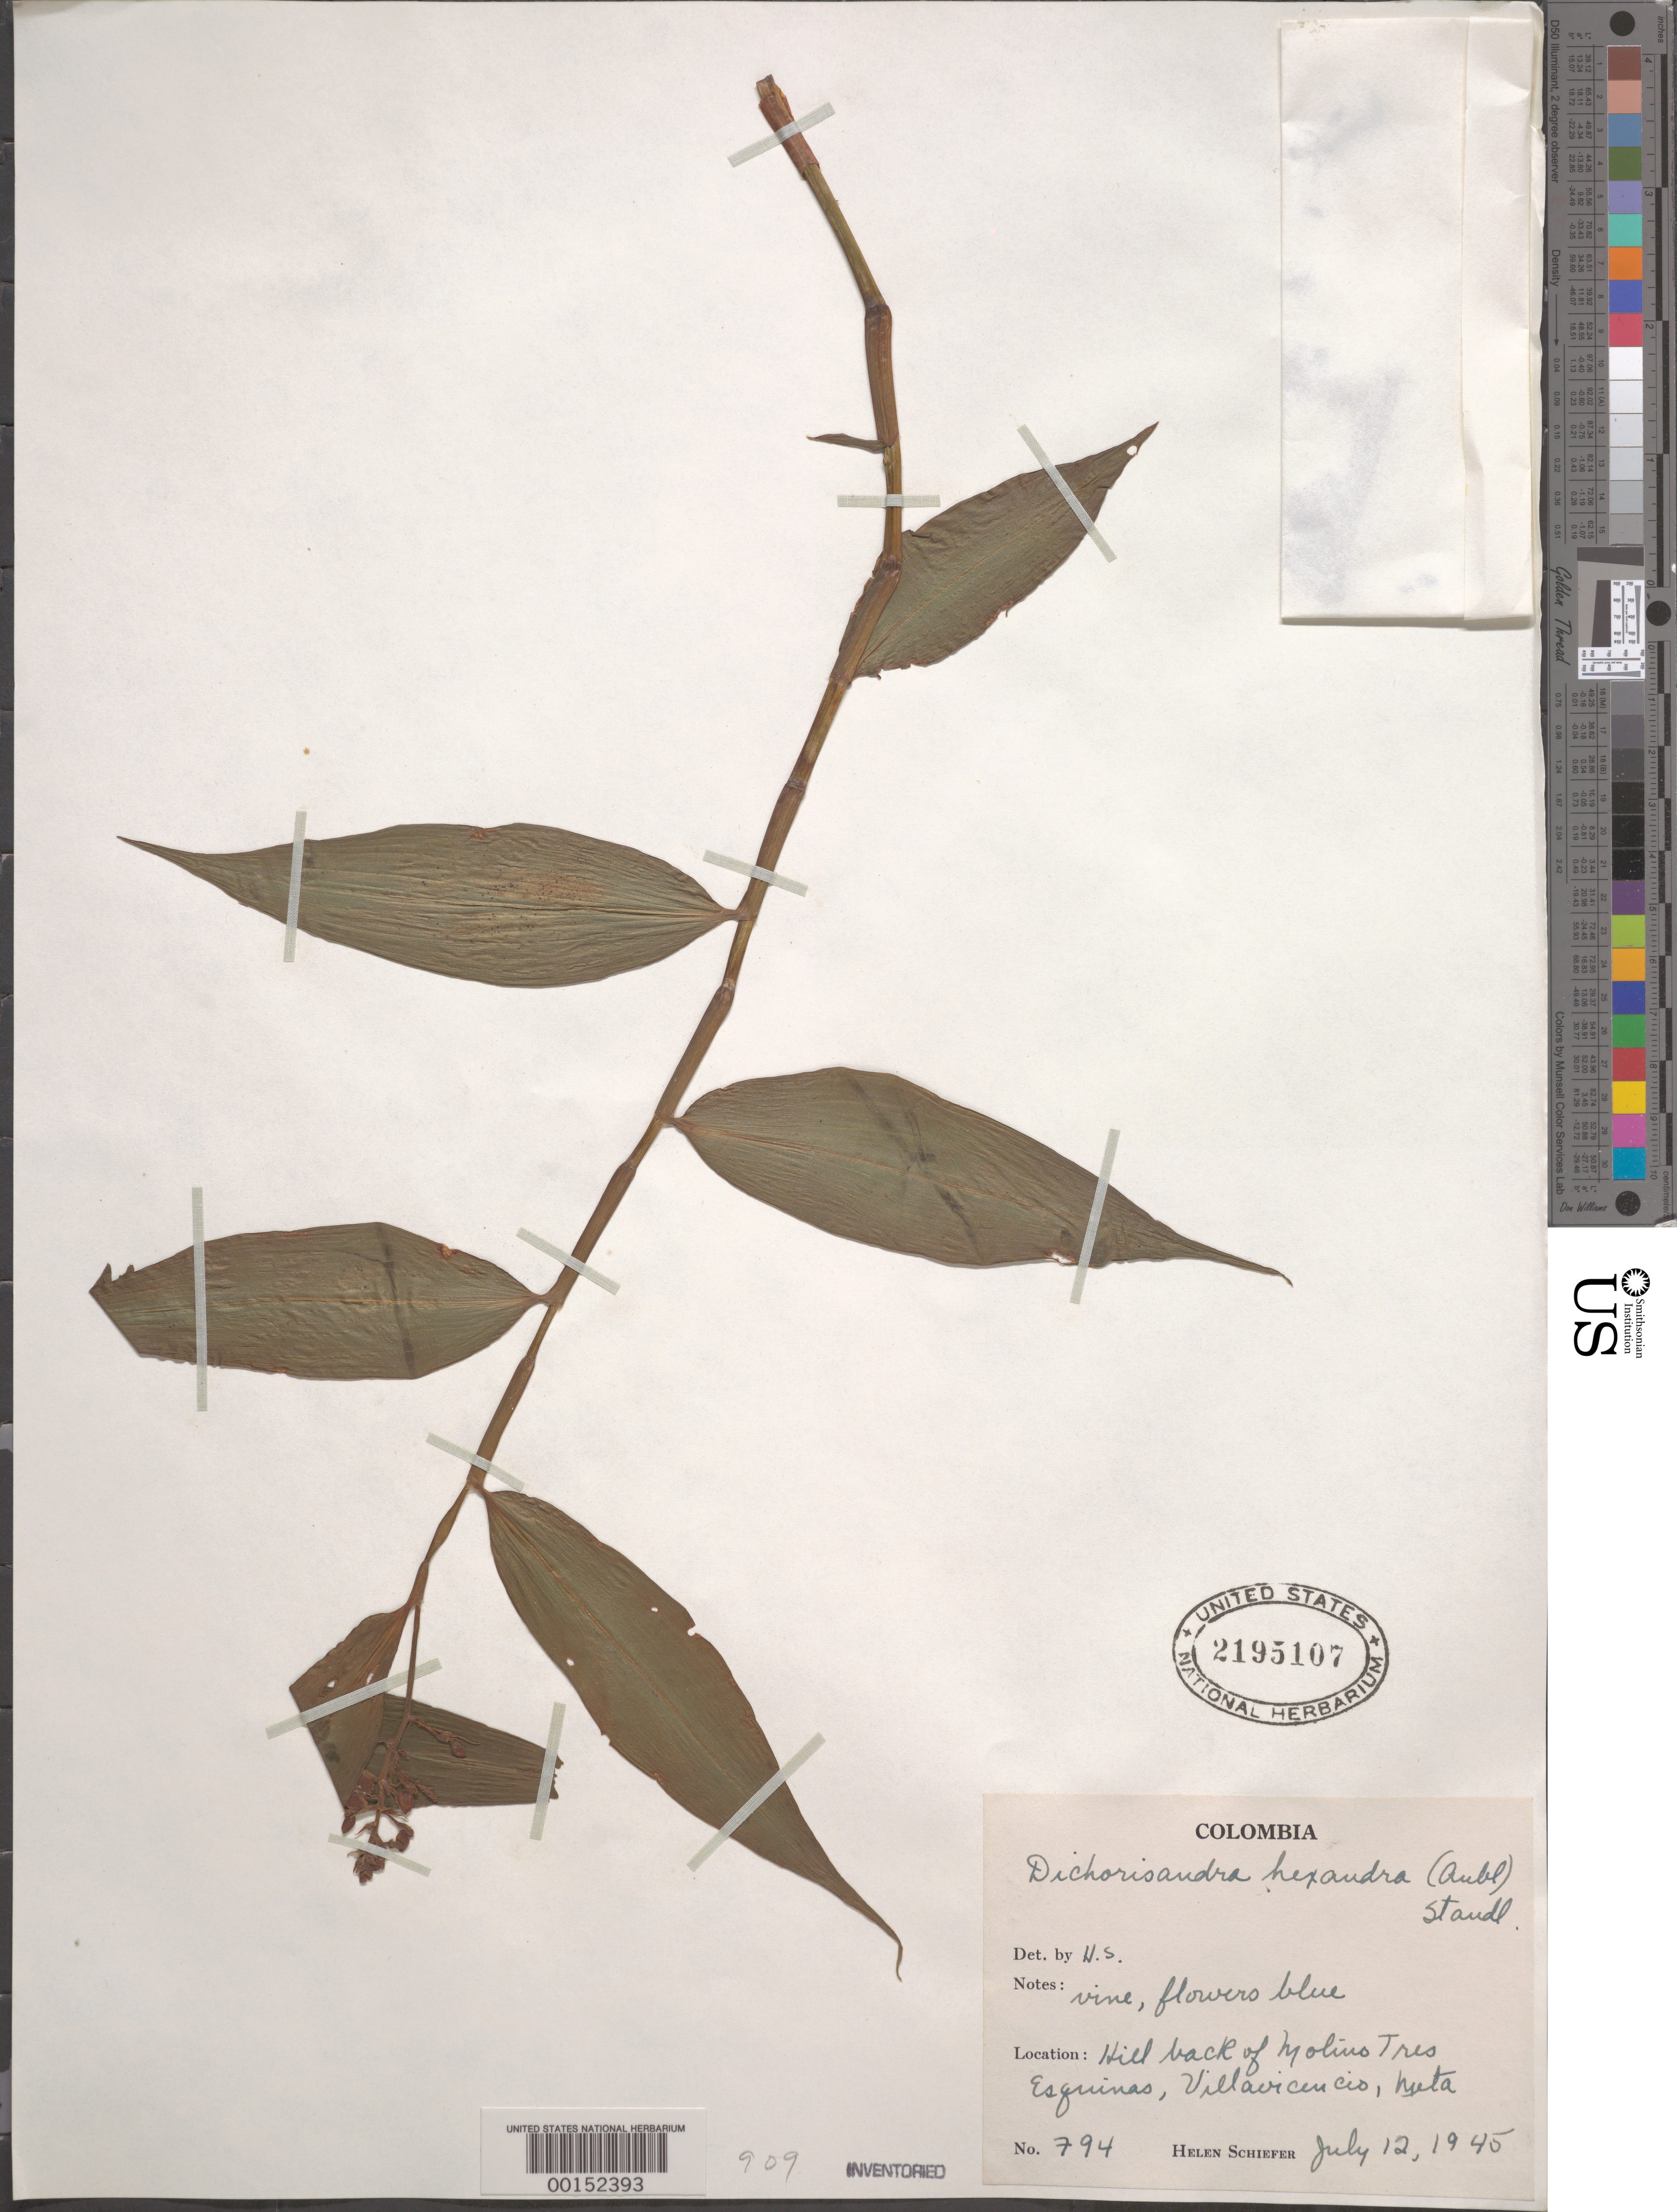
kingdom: Plantae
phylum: Tracheophyta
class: Liliopsida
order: Commelinales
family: Commelinaceae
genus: Dichorisandra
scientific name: Dichorisandra hexandra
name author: (Aubl.) Standl.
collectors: H. Schiefer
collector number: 794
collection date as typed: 12 Jul 1945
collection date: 1945-07-12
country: Colombia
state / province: Meta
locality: Molius Tres Esquinas; Villa Vicencia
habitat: Hillside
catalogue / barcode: US 2195107